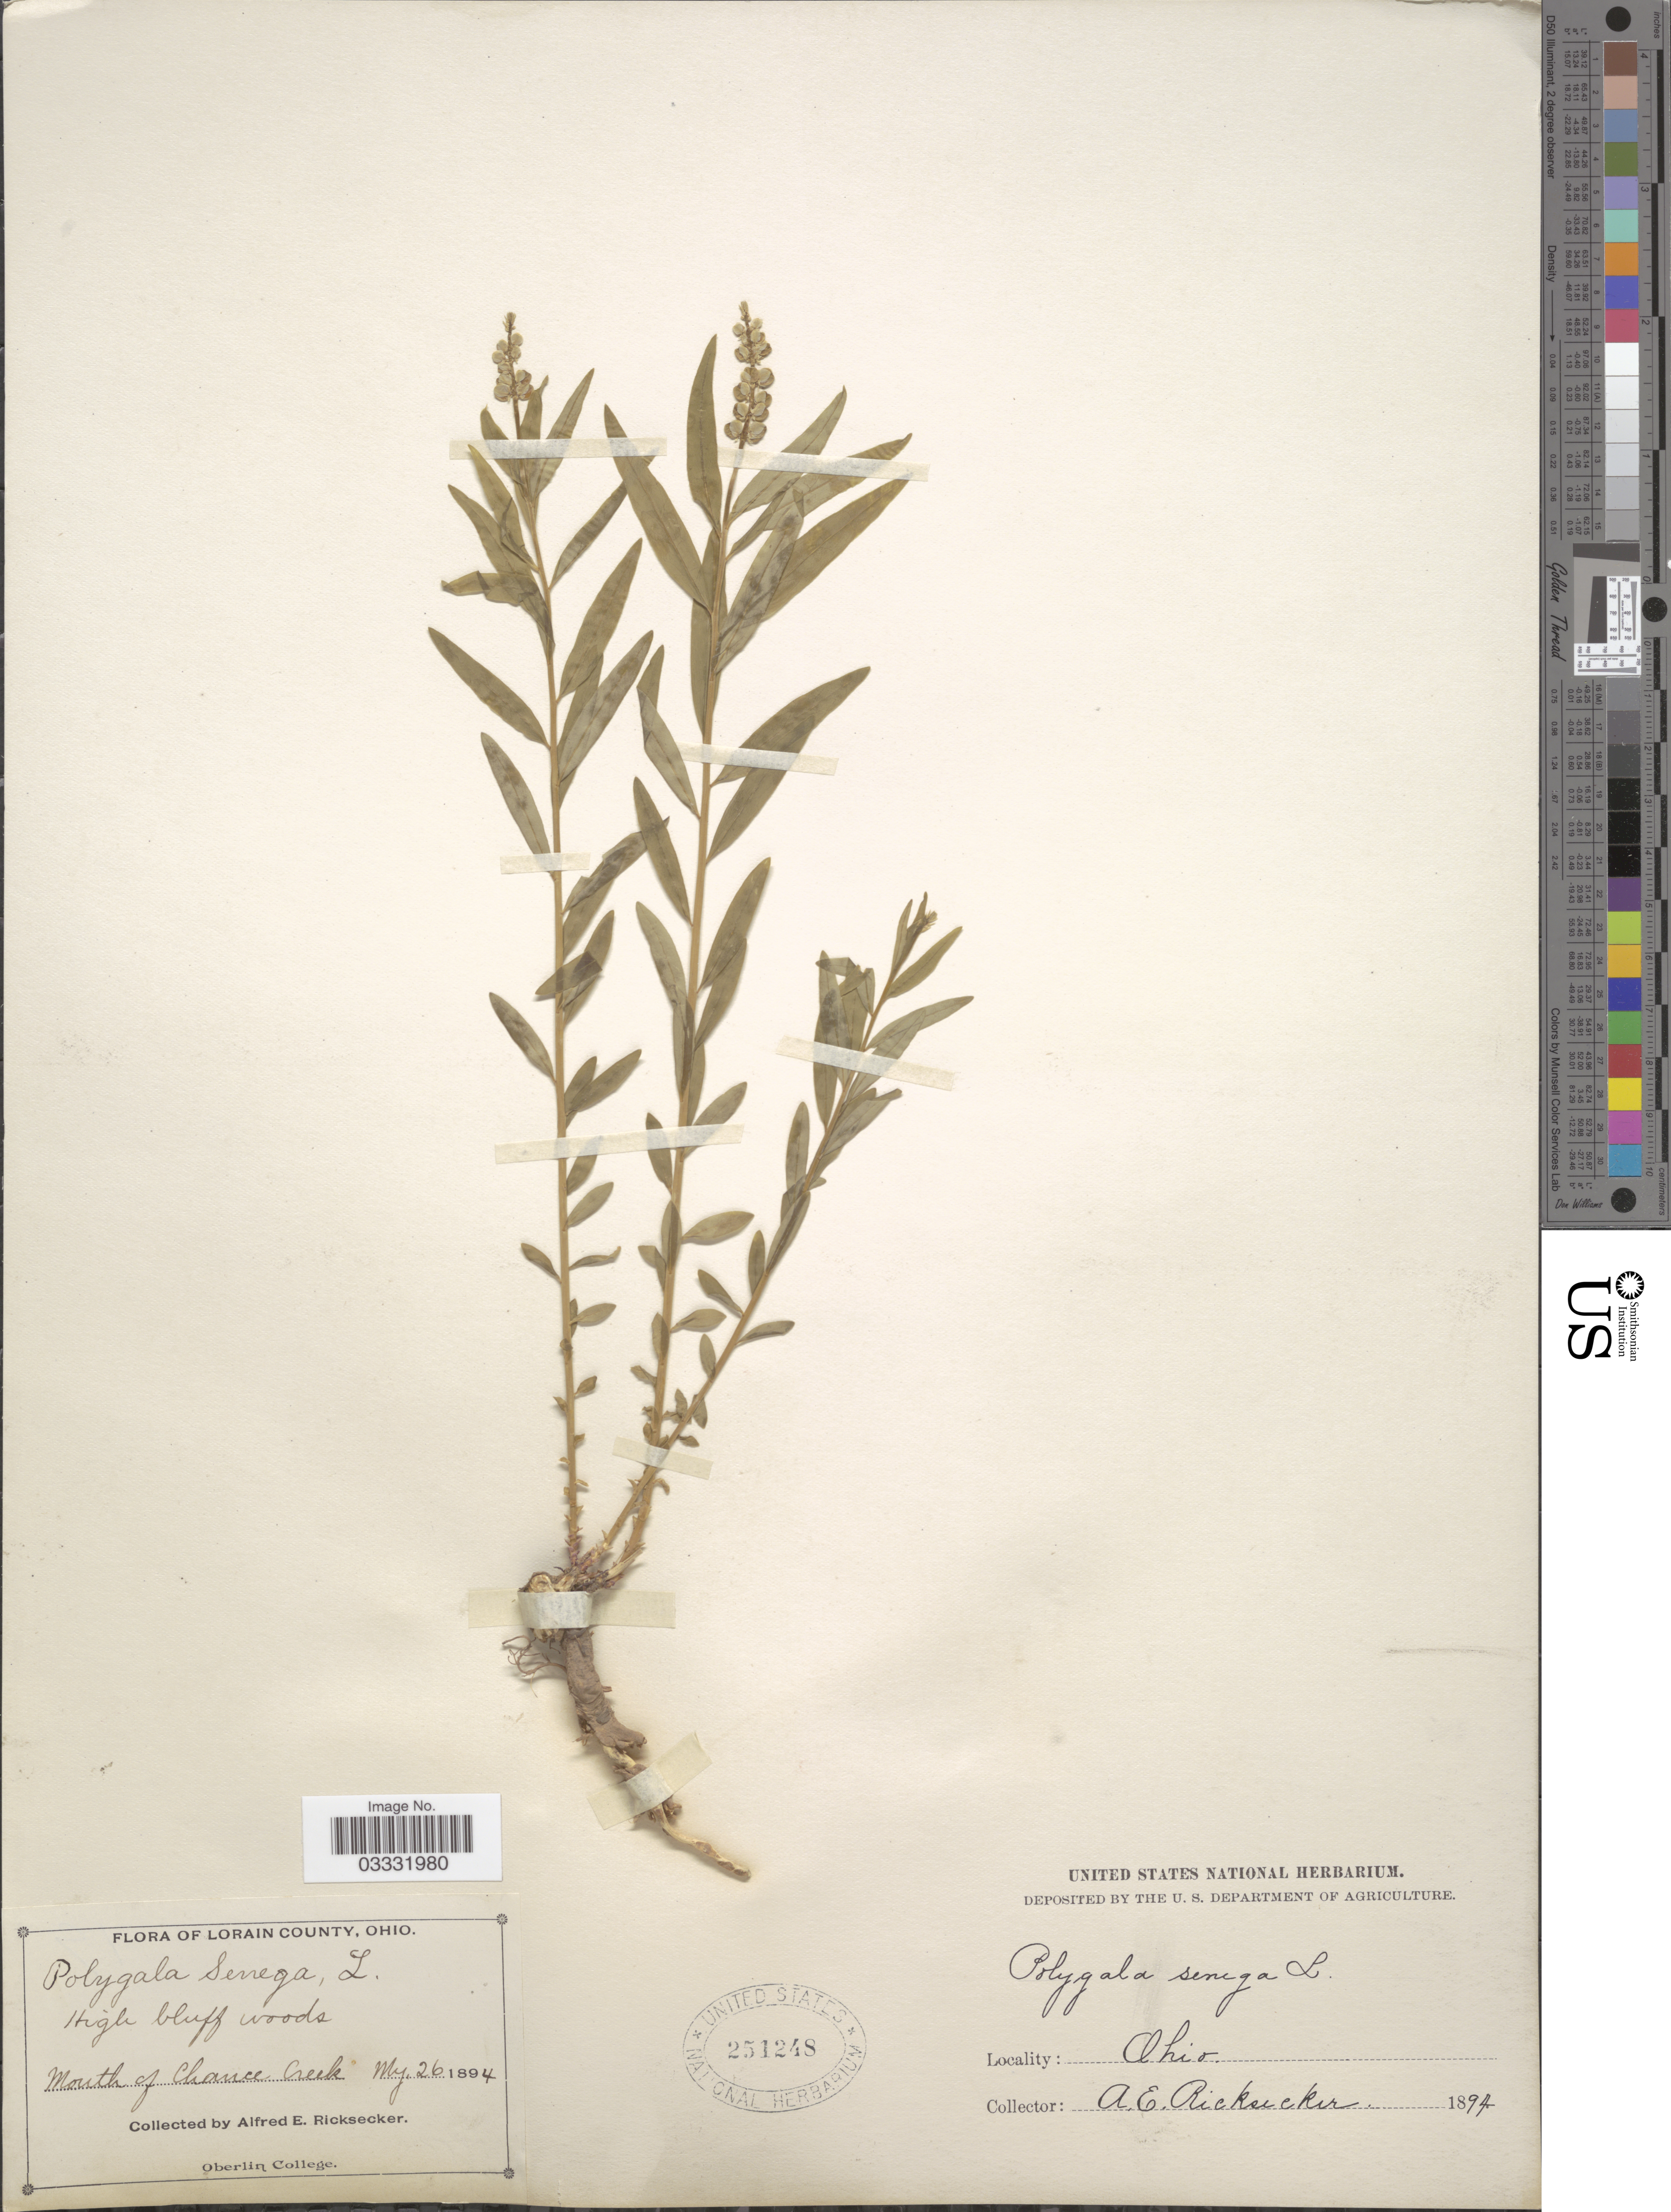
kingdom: Plantae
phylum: Tracheophyta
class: Magnoliopsida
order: Fabales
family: Polygalaceae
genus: Polygala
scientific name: Polygala senega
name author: L.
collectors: A. E. Ricksecker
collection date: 1894-05-26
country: United States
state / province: Ohio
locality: Lorain County. Mouth of Chance Creek.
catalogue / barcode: US 251248